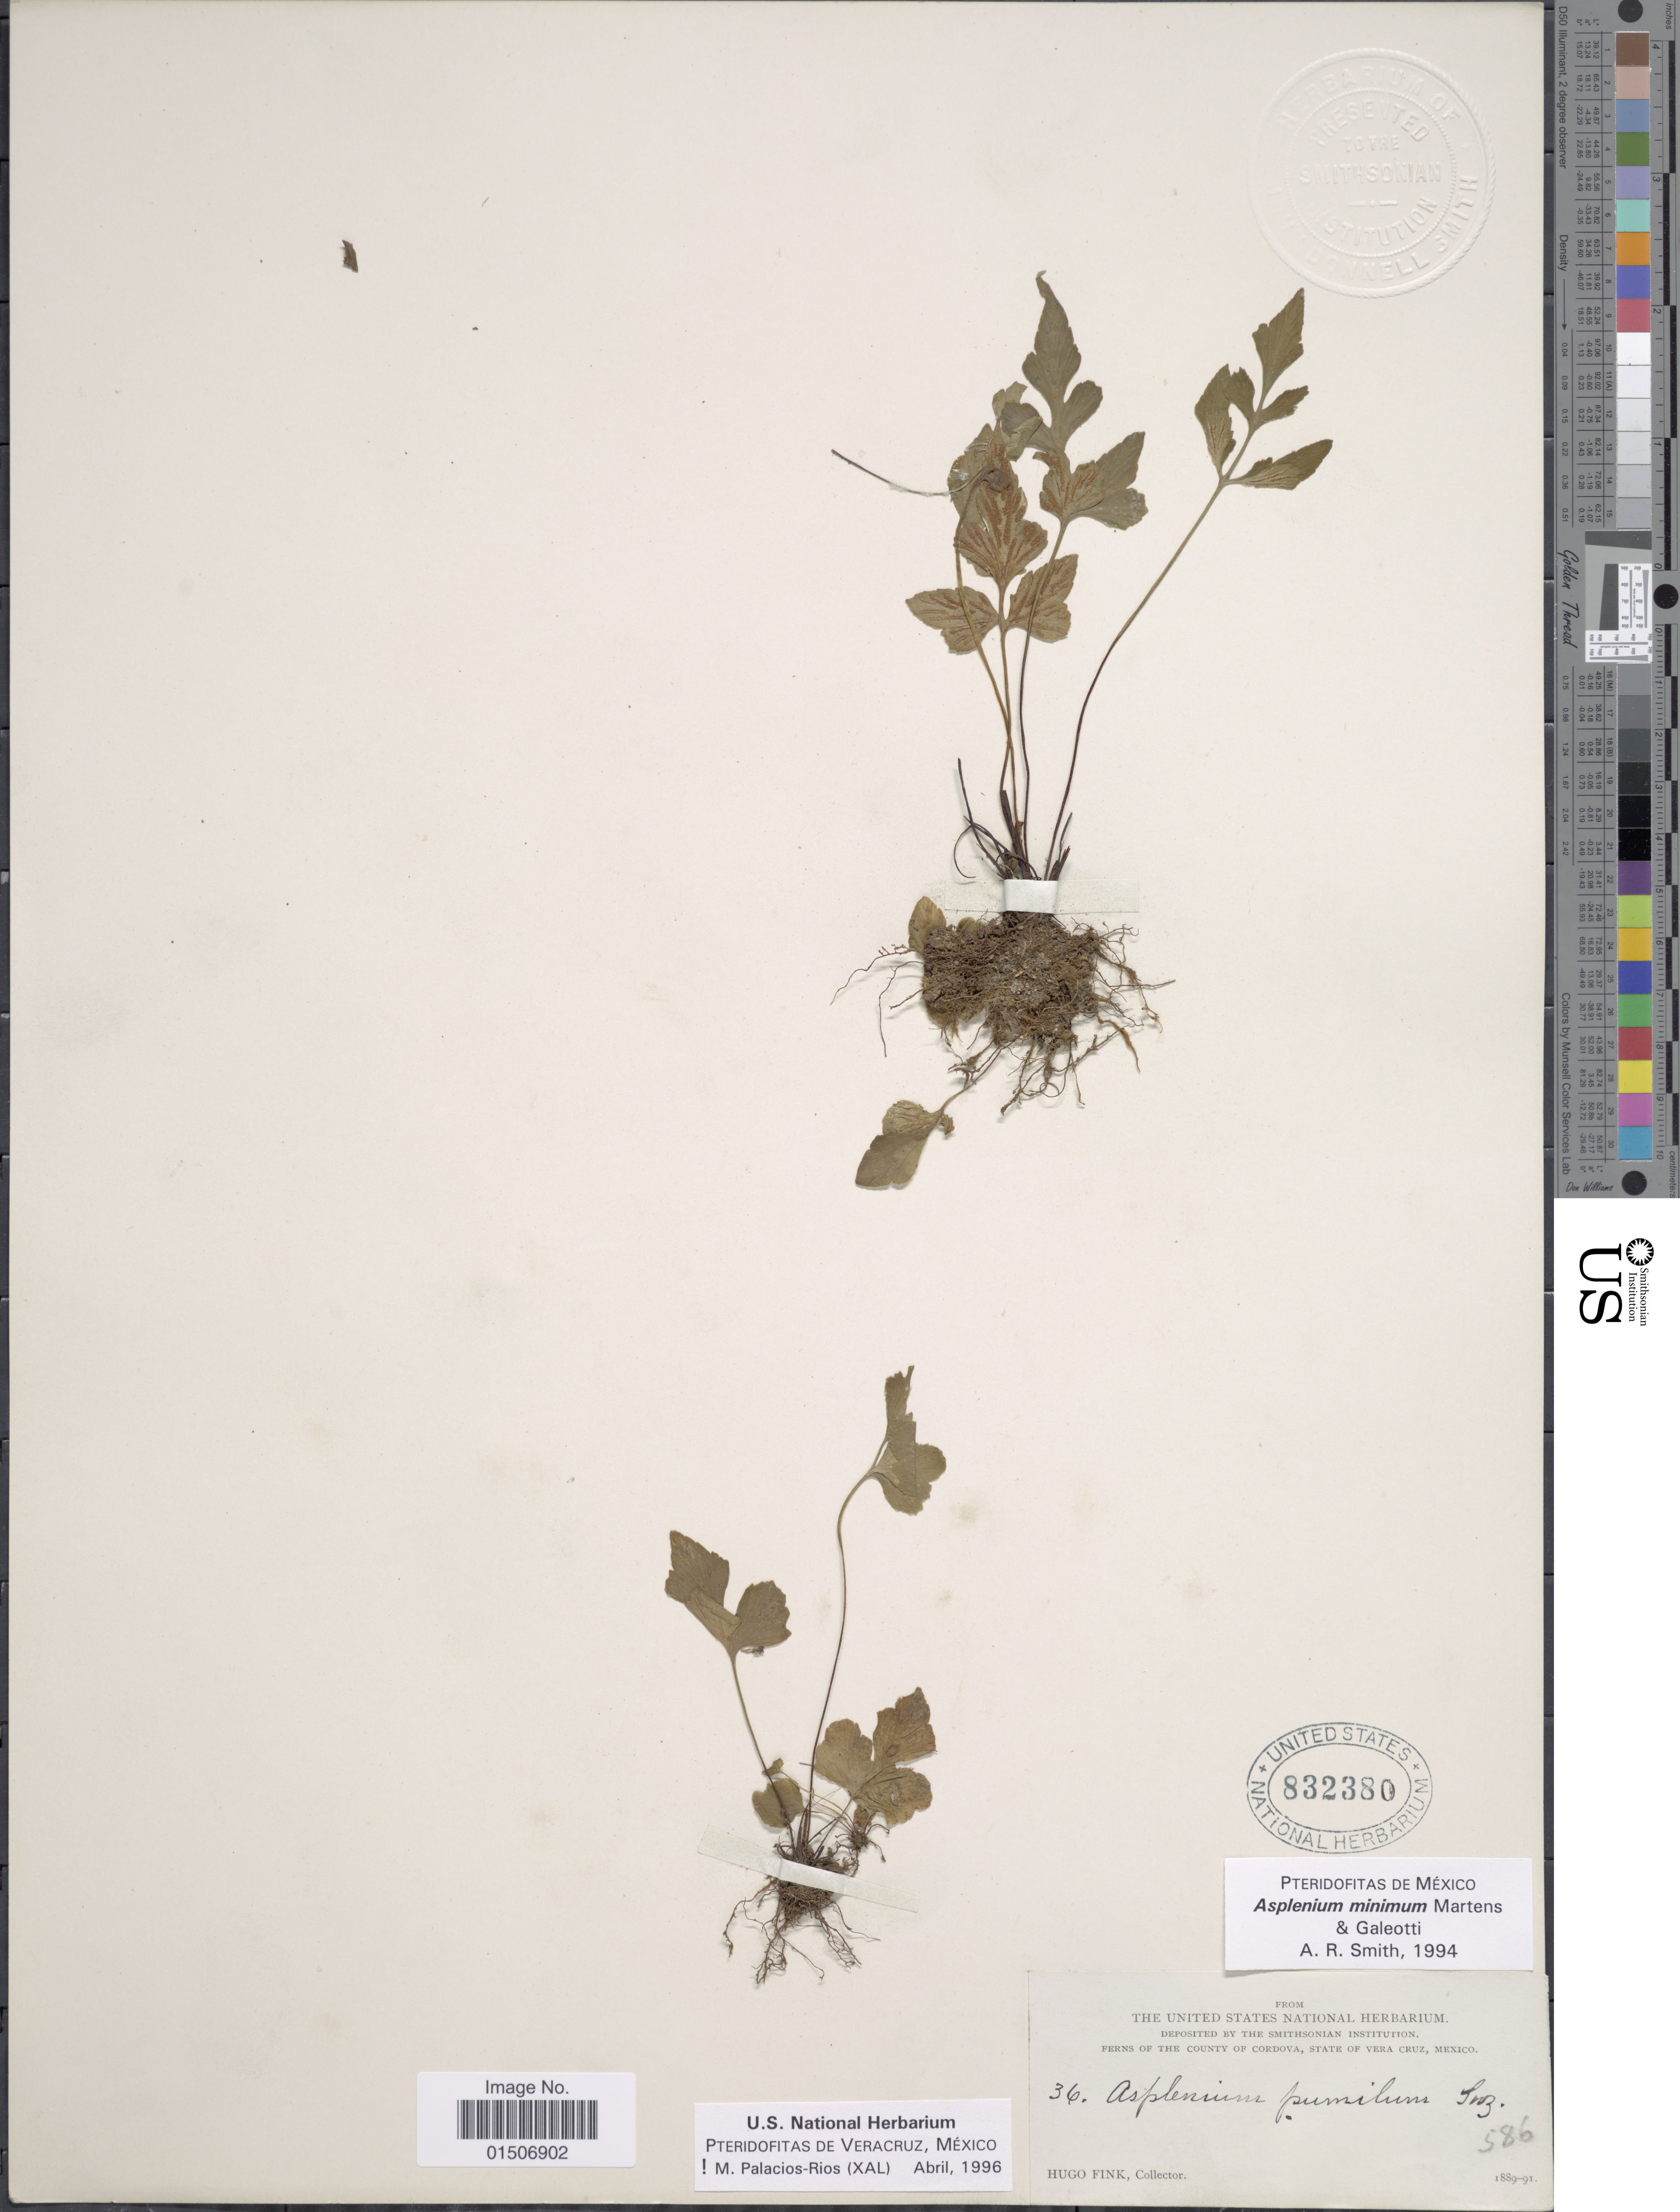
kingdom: Plantae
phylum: Tracheophyta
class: Polypodiopsida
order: Polypodiales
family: Aspleniaceae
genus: Asplenium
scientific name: Asplenium minimum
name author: Mart. & Galeotti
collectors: H. Fink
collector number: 36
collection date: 1889/1891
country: Mexico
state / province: Veracruz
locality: Ferns of the County of Cordova, State of Vera Cruz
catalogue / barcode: US 832380